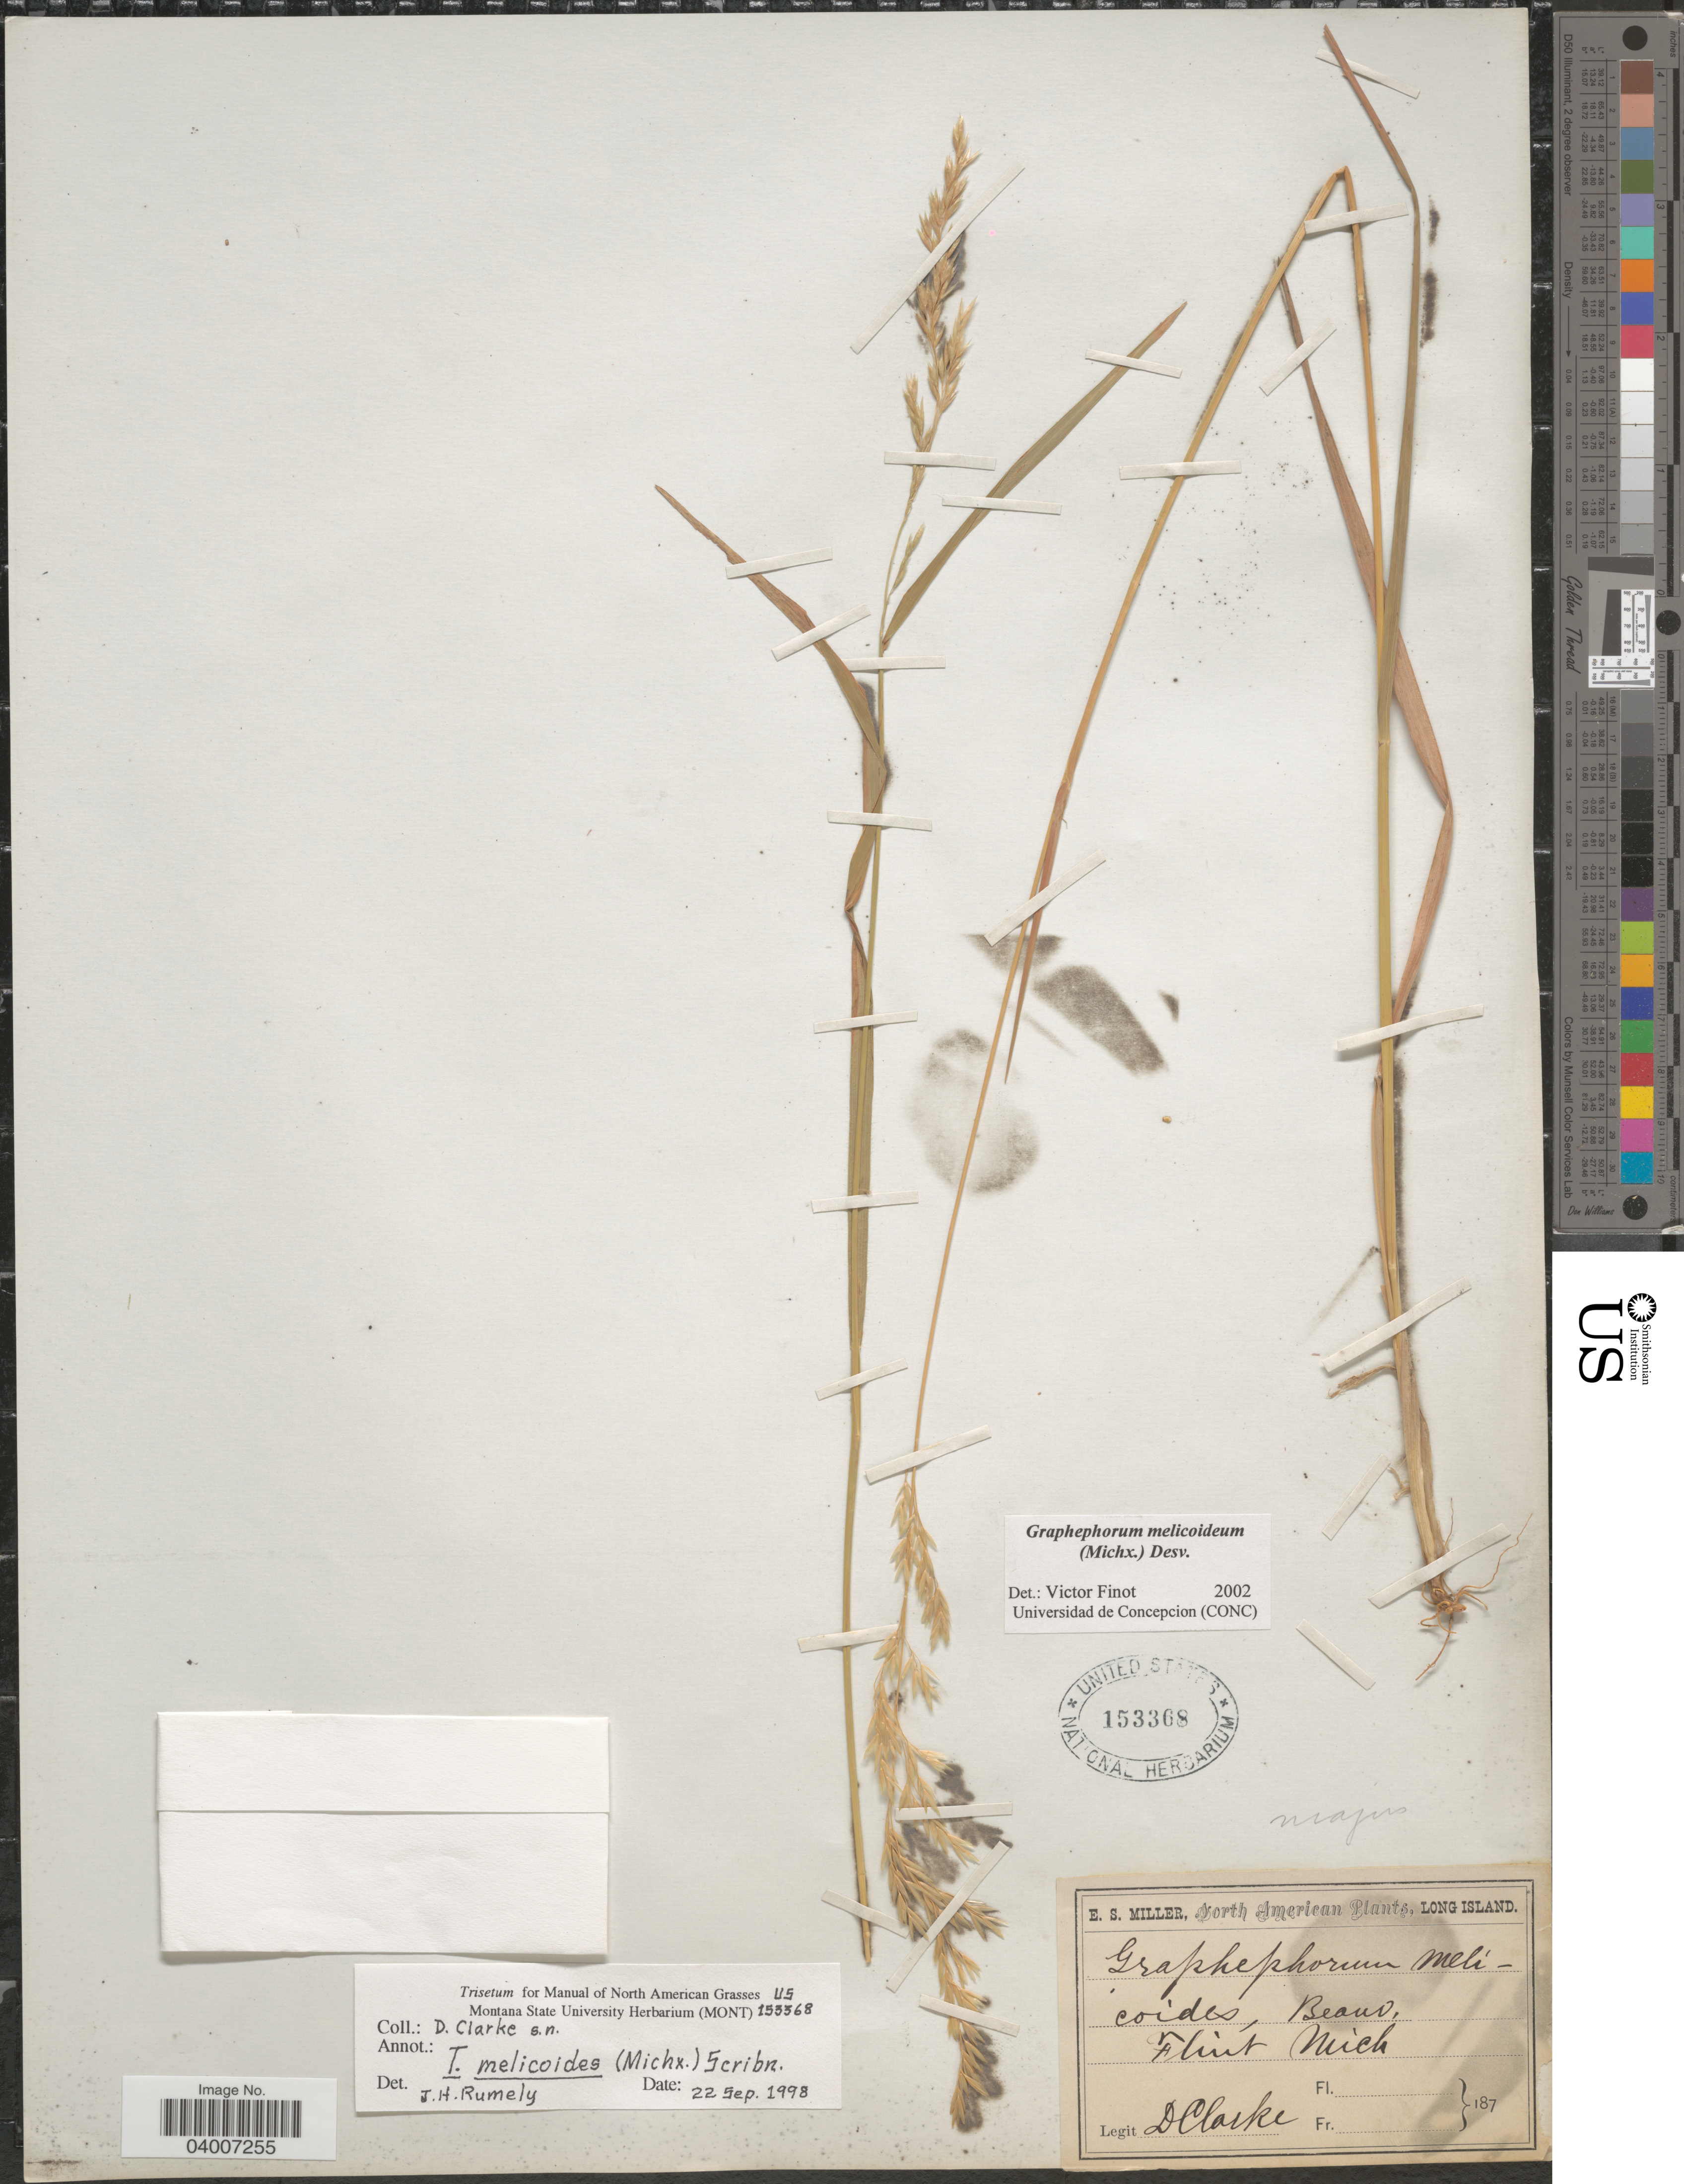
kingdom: Plantae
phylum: Tracheophyta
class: Liliopsida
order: Poales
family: Poaceae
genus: Graphephorum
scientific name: Graphephorum melicoides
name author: (F. Michx.) Desv.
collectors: D. Clarke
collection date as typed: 187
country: United States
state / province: Michigan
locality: Flint.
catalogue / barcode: US 153368